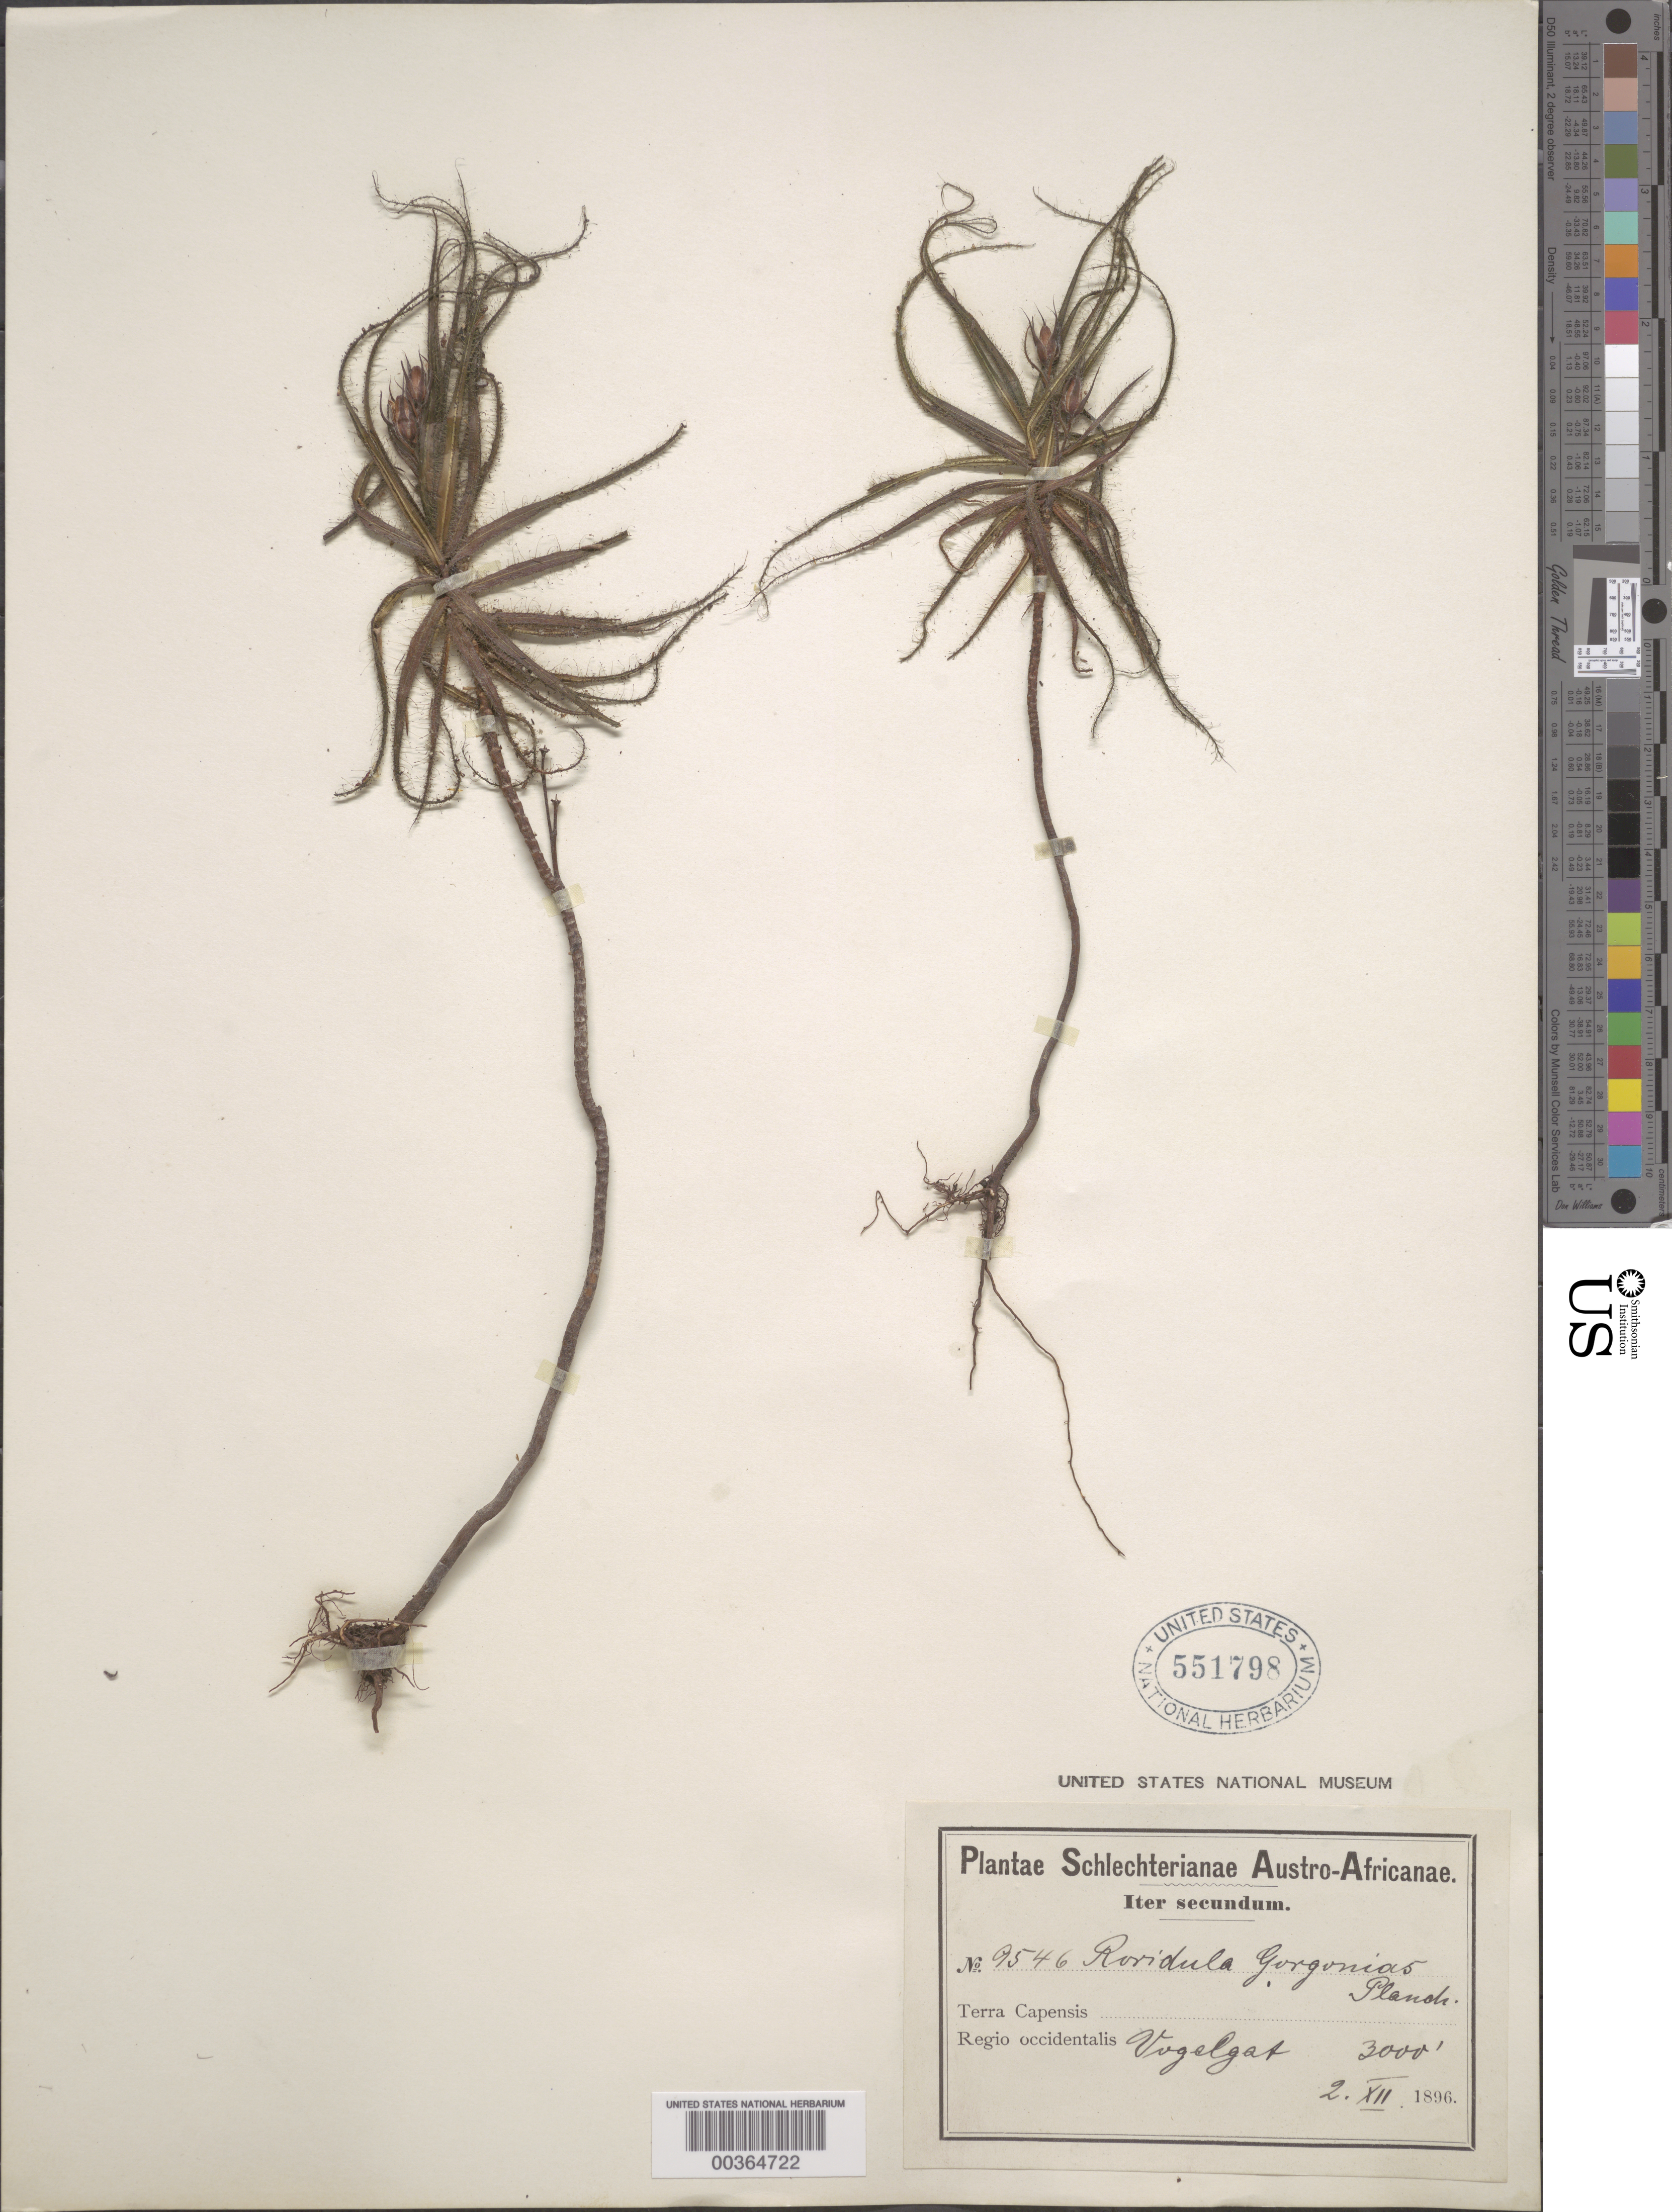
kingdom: Plantae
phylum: Tracheophyta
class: Magnoliopsida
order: Ericales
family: Roridulaceae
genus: Roridula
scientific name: Roridula gorgonias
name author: Planch.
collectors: F. R. R. Schlechter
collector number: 9546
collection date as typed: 02 Dec 1896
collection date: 1896-12-02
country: South Africa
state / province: Western Cape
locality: Vogelgat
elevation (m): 914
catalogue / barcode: US 551798